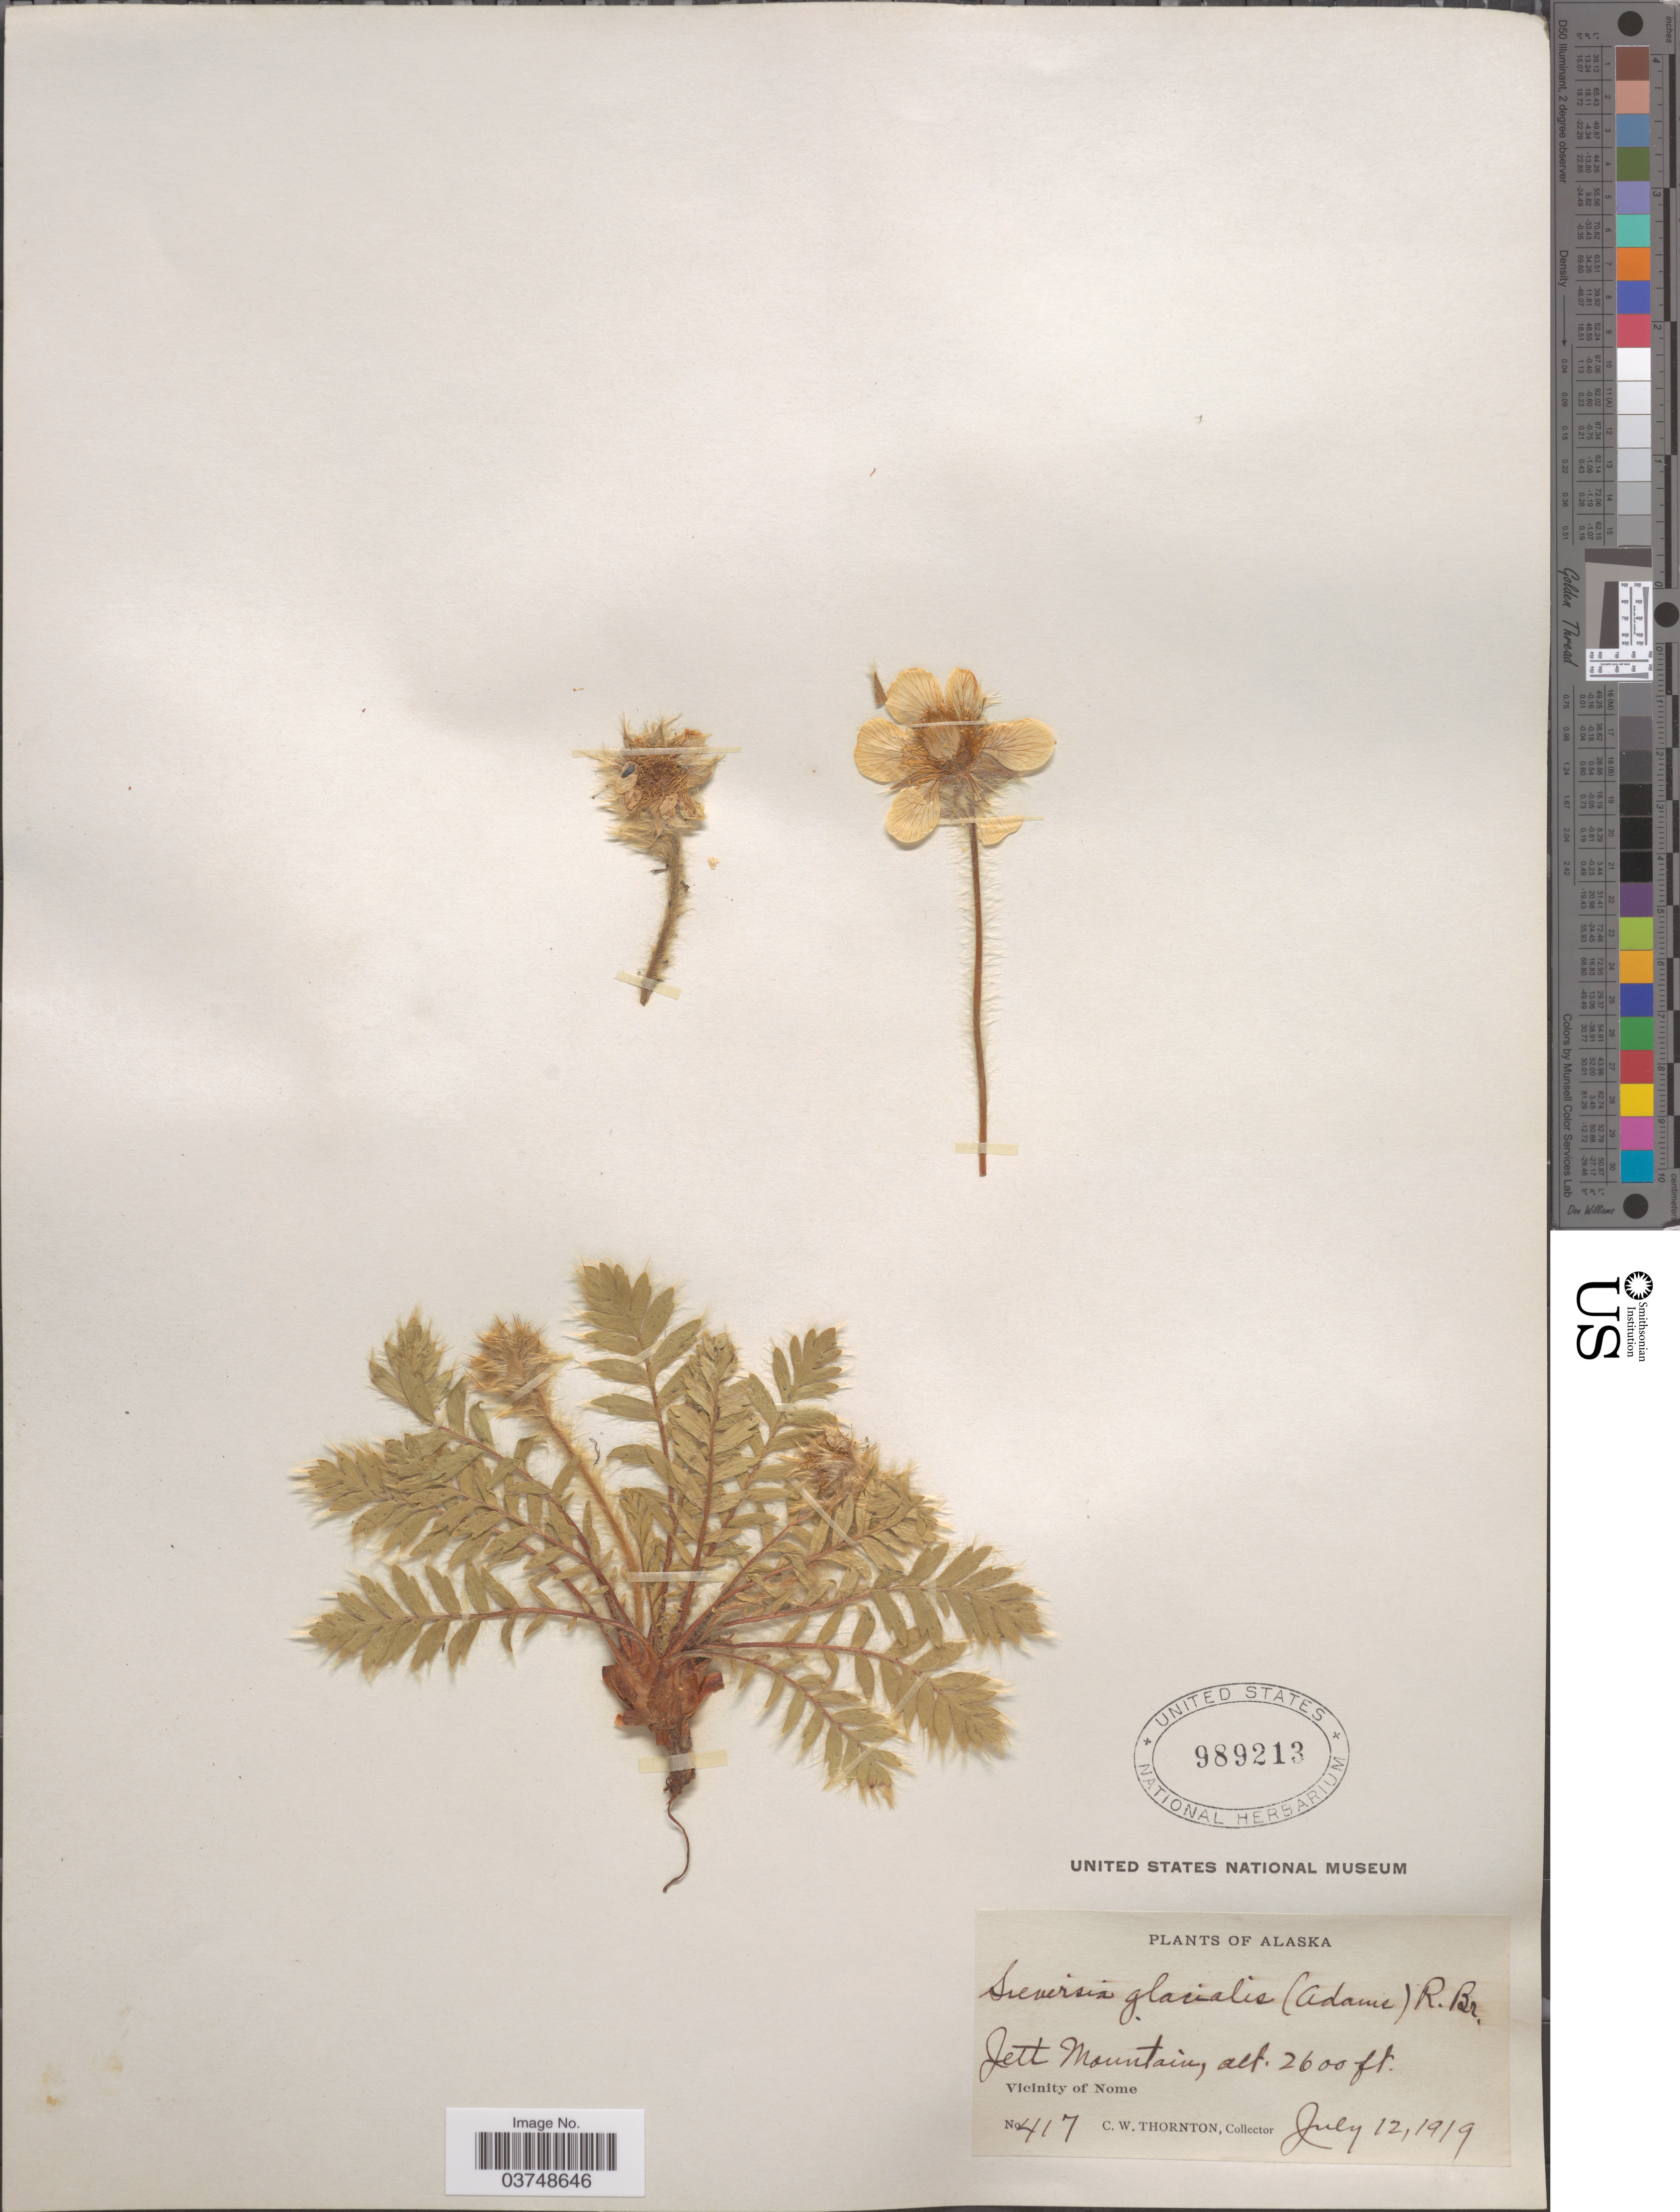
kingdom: Plantae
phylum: Tracheophyta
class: Magnoliopsida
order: Rosales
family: Rosaceae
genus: Geum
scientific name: Geum glaciale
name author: Adams ex Fisch.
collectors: C. Thornton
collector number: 417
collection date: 1919-07-12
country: United States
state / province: Alaska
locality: Jett Mountain. Vicinity of Nome.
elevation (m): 792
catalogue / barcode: US 989213